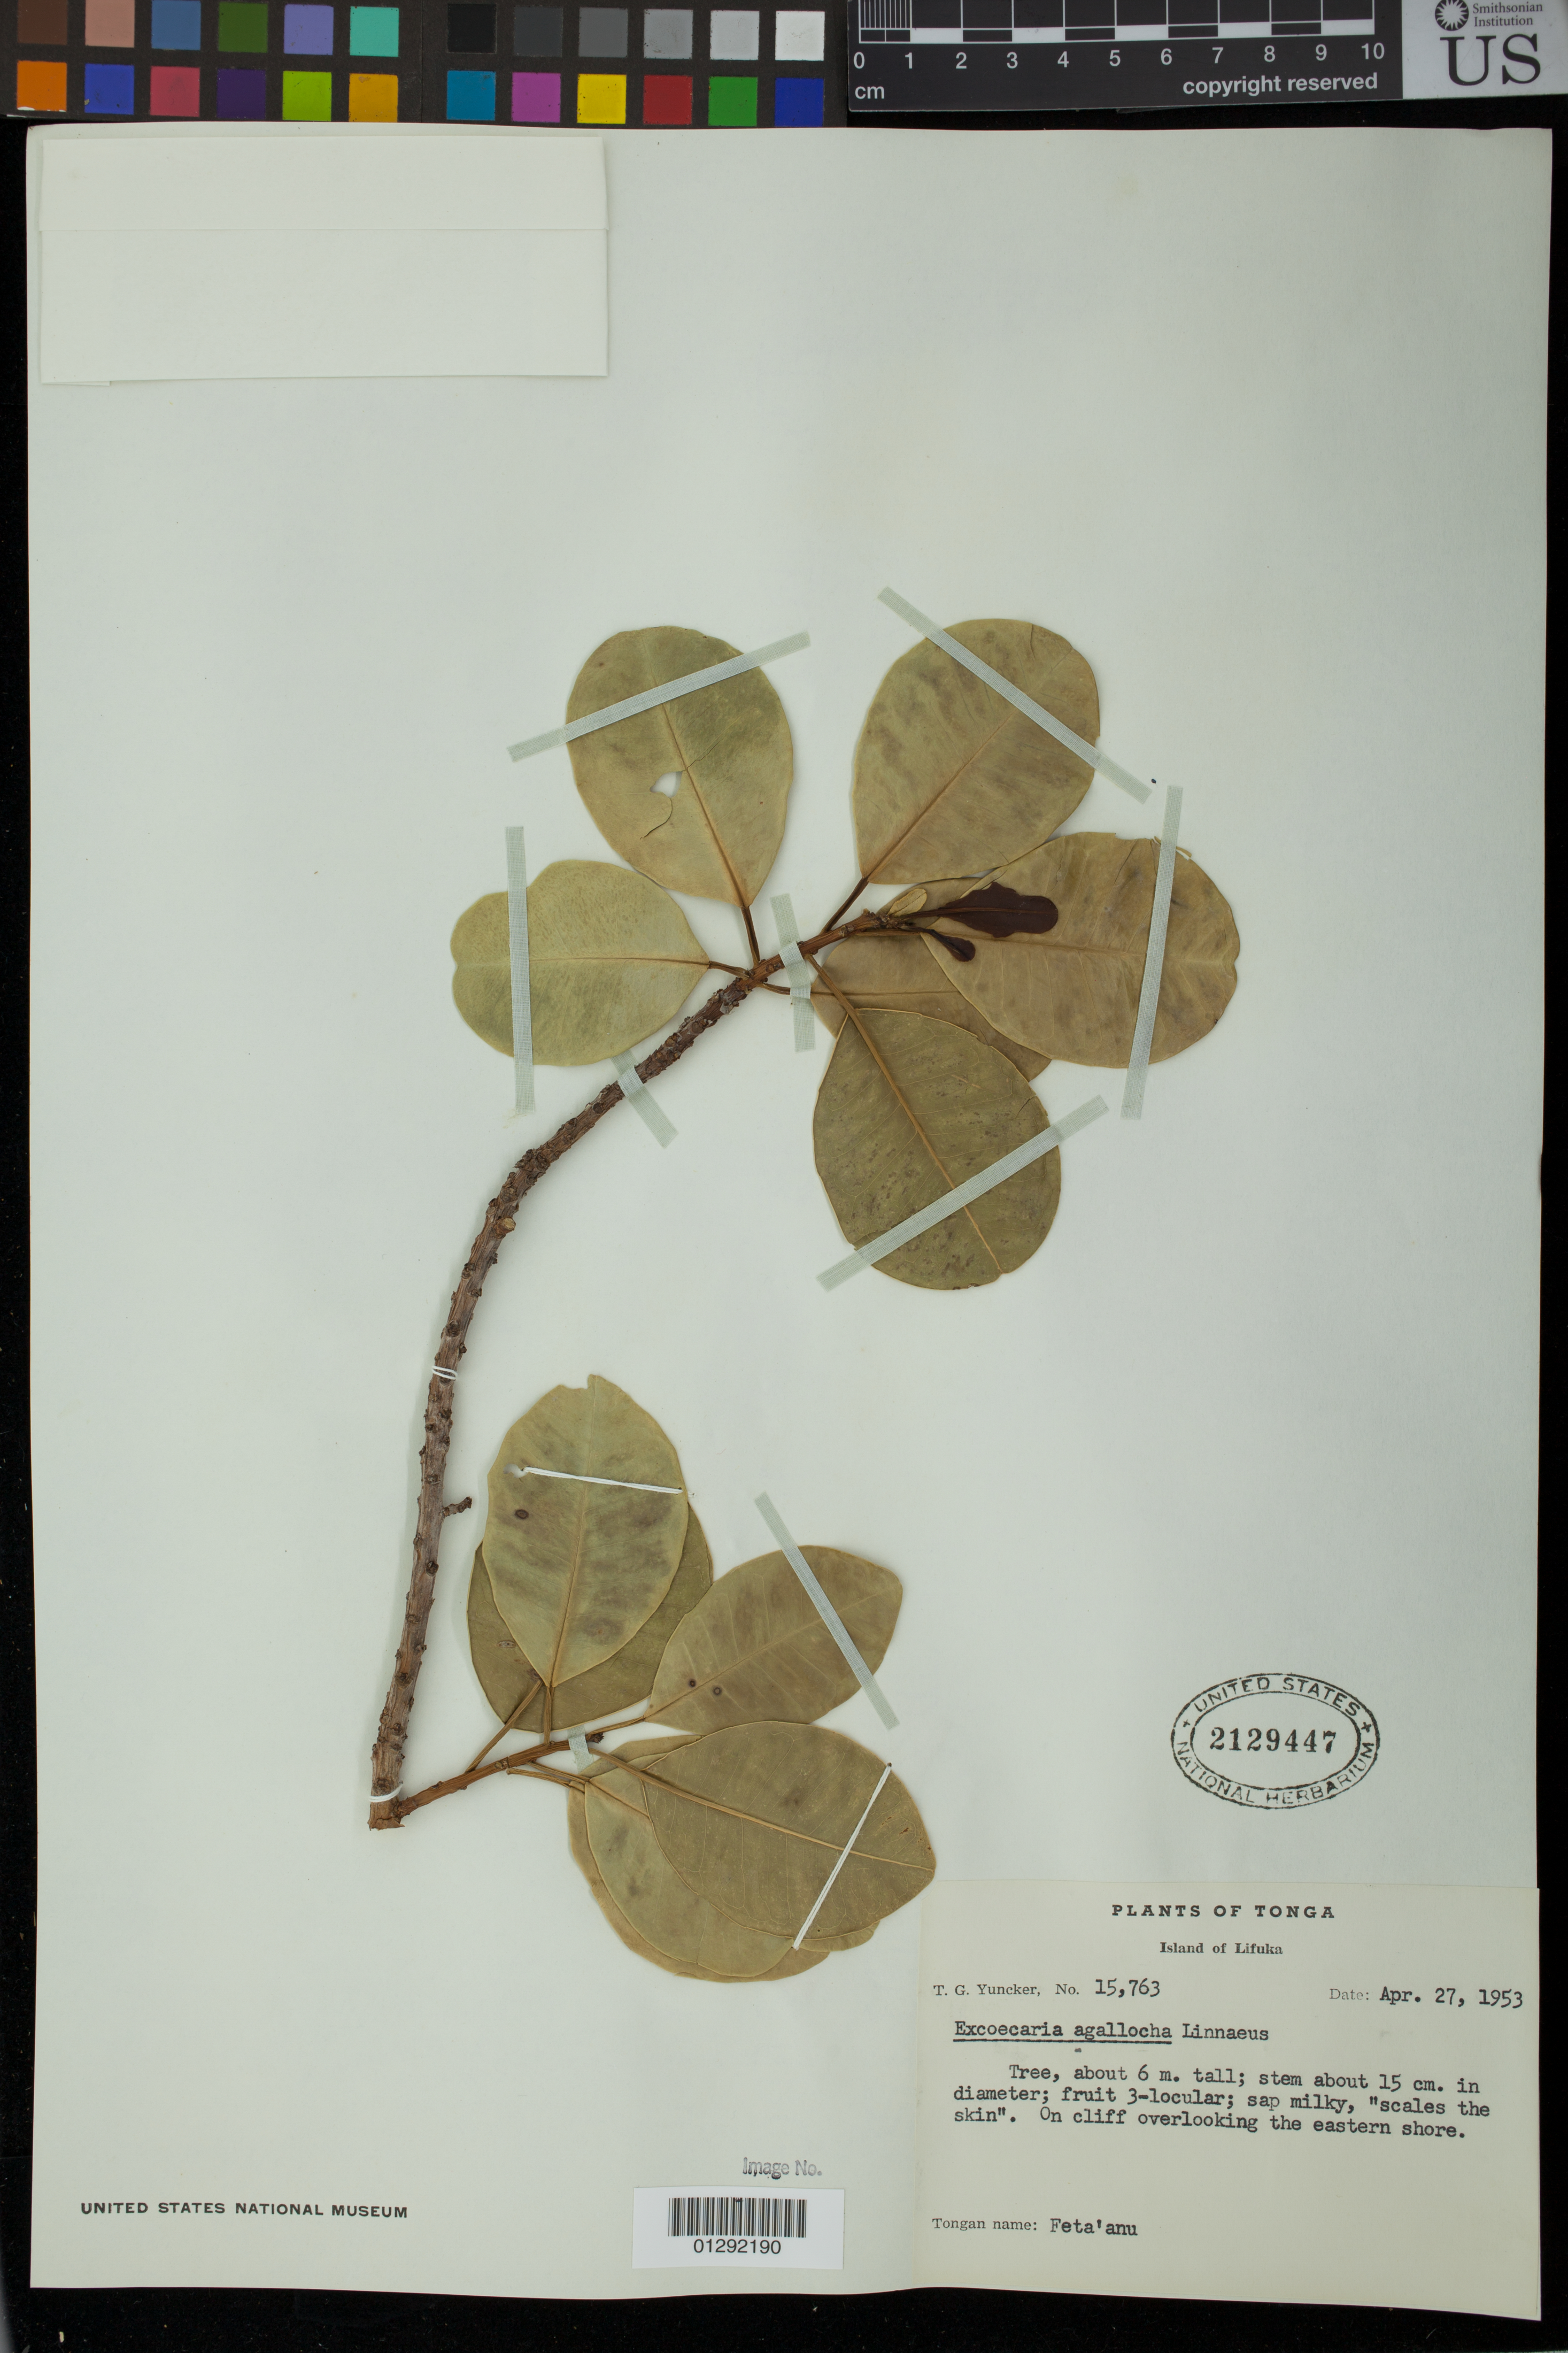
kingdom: Plantae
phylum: Tracheophyta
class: Magnoliopsida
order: Malpighiales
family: Euphorbiaceae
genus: Excoecaria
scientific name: Excoecaria agallocha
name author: L.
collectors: T. G. Yuncker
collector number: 15763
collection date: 1953-04-27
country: tonga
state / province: Ha'apai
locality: Lufuka: cliff overlooking the eastern shore.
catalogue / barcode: US 2129447